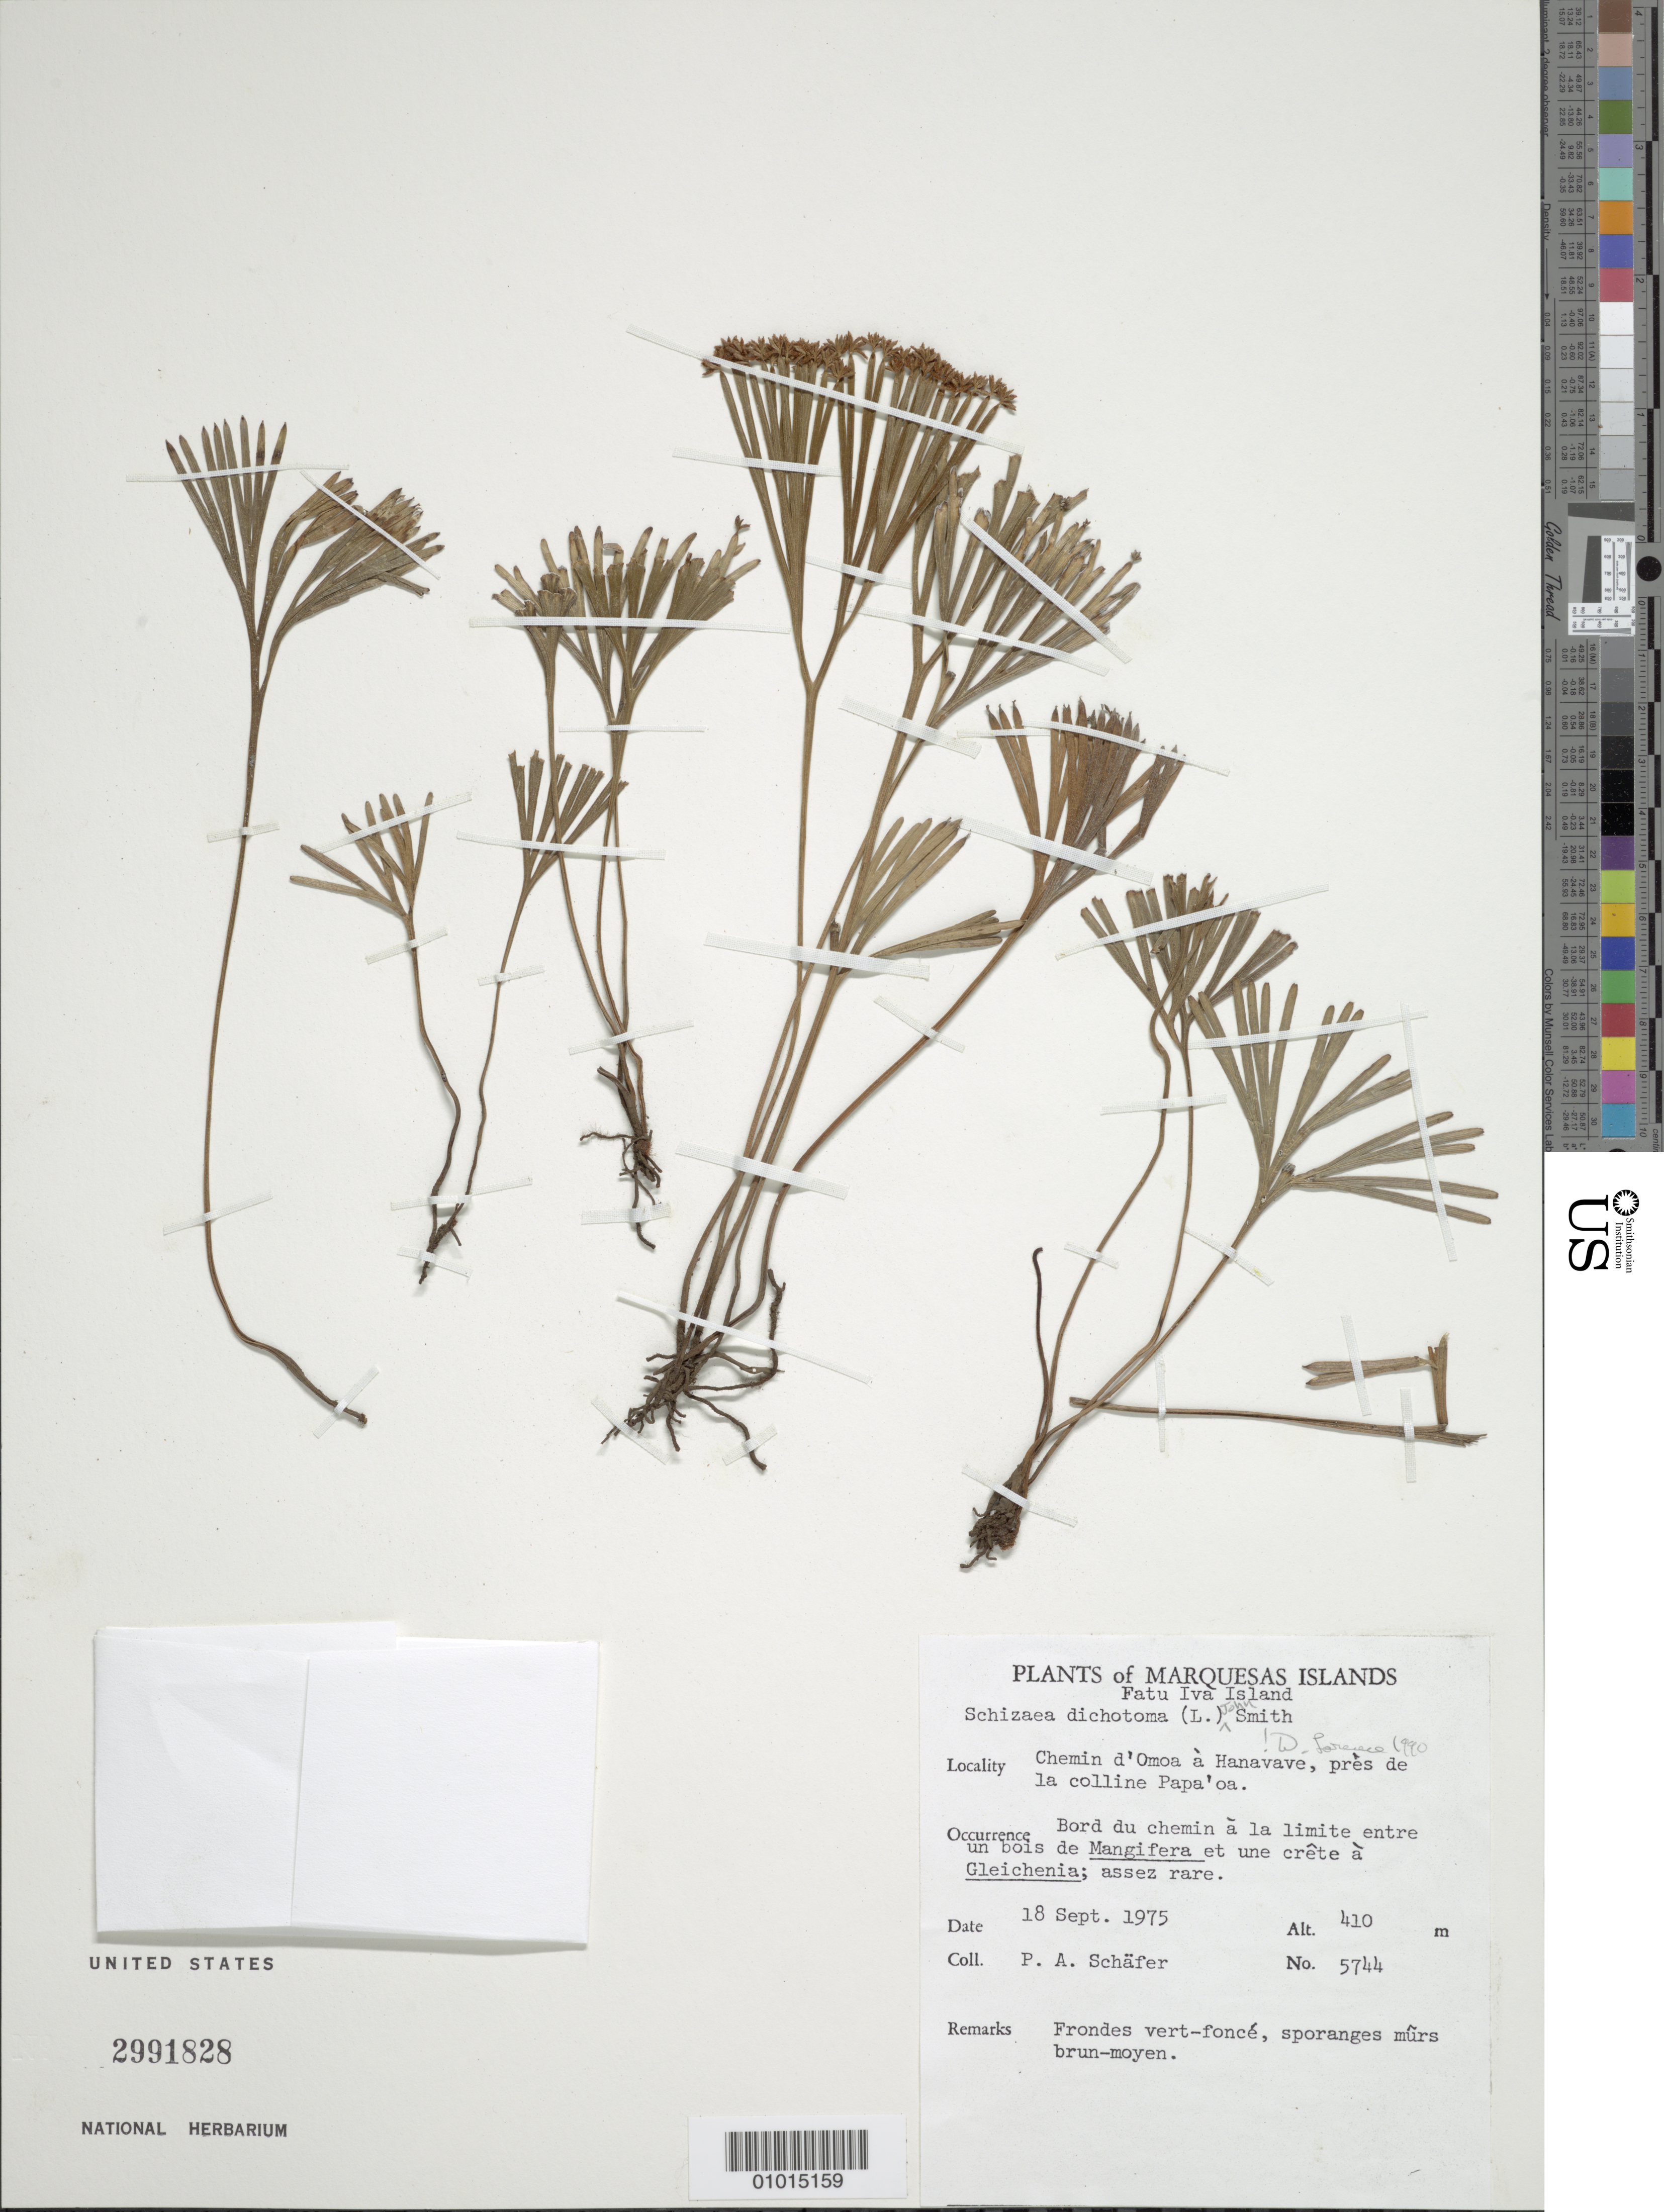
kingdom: Plantae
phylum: Tracheophyta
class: Polypodiopsida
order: Schizaeales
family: Schizaeaceae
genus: Schizaea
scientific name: Schizaea dichotoma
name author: (L.) J. Sm.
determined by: Lorence, David H., (PTBG), National Tropical Botanical Garden (UNITED STATES)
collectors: P. A. Schäfer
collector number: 5744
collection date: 1975-09-18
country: French Polynesia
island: Fatu Hiva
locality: Chemin d'Omo'a à Hanavave, près de la colline Papa'oa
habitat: Bord du chemin à la limite entre un bois de Mangifera et une crête à Gleichenia; assez rare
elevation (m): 410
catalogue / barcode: US 2991828